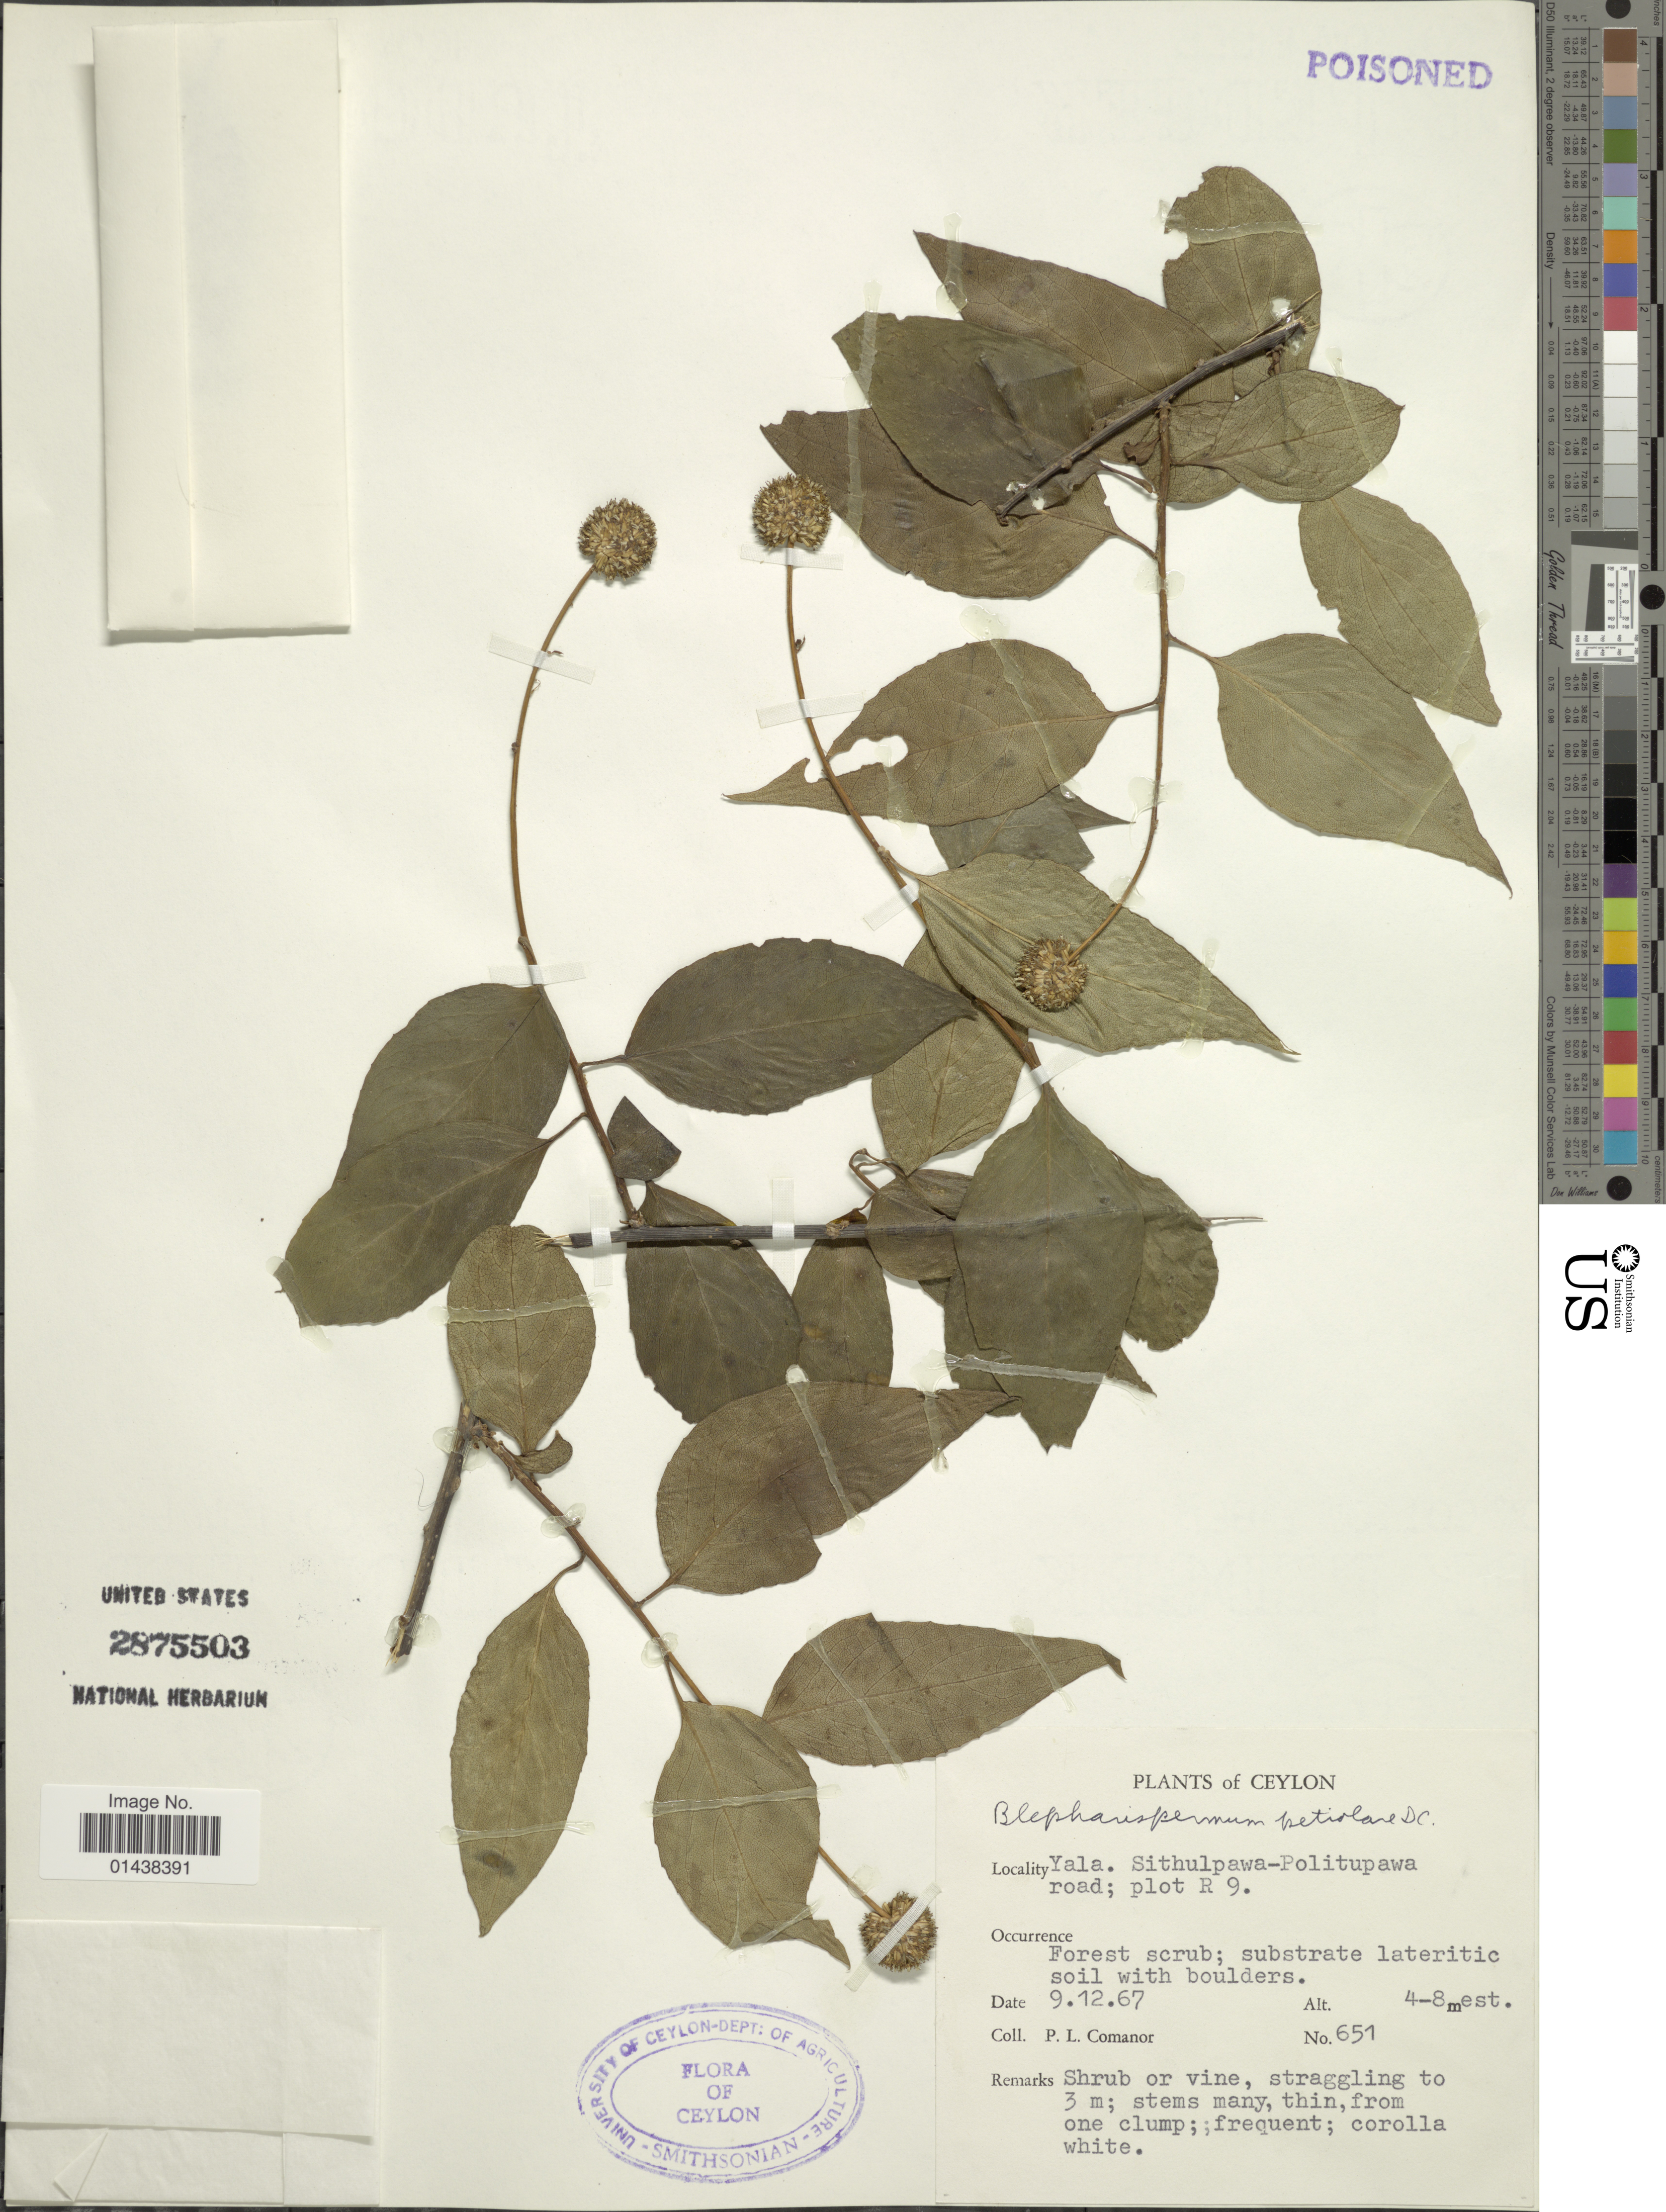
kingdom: Plantae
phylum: Tracheophyta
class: Magnoliopsida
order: Asterales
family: Asteraceae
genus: Blepharispermum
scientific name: Blepharispermum petiolare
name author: DC.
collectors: P. Comanor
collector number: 651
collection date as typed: Transcribed d/m/y: 9/12/67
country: Sri Lanka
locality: Ceylon, Yala. Sithulpawa-Politupawa road; plot R9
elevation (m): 4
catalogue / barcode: US 2875503